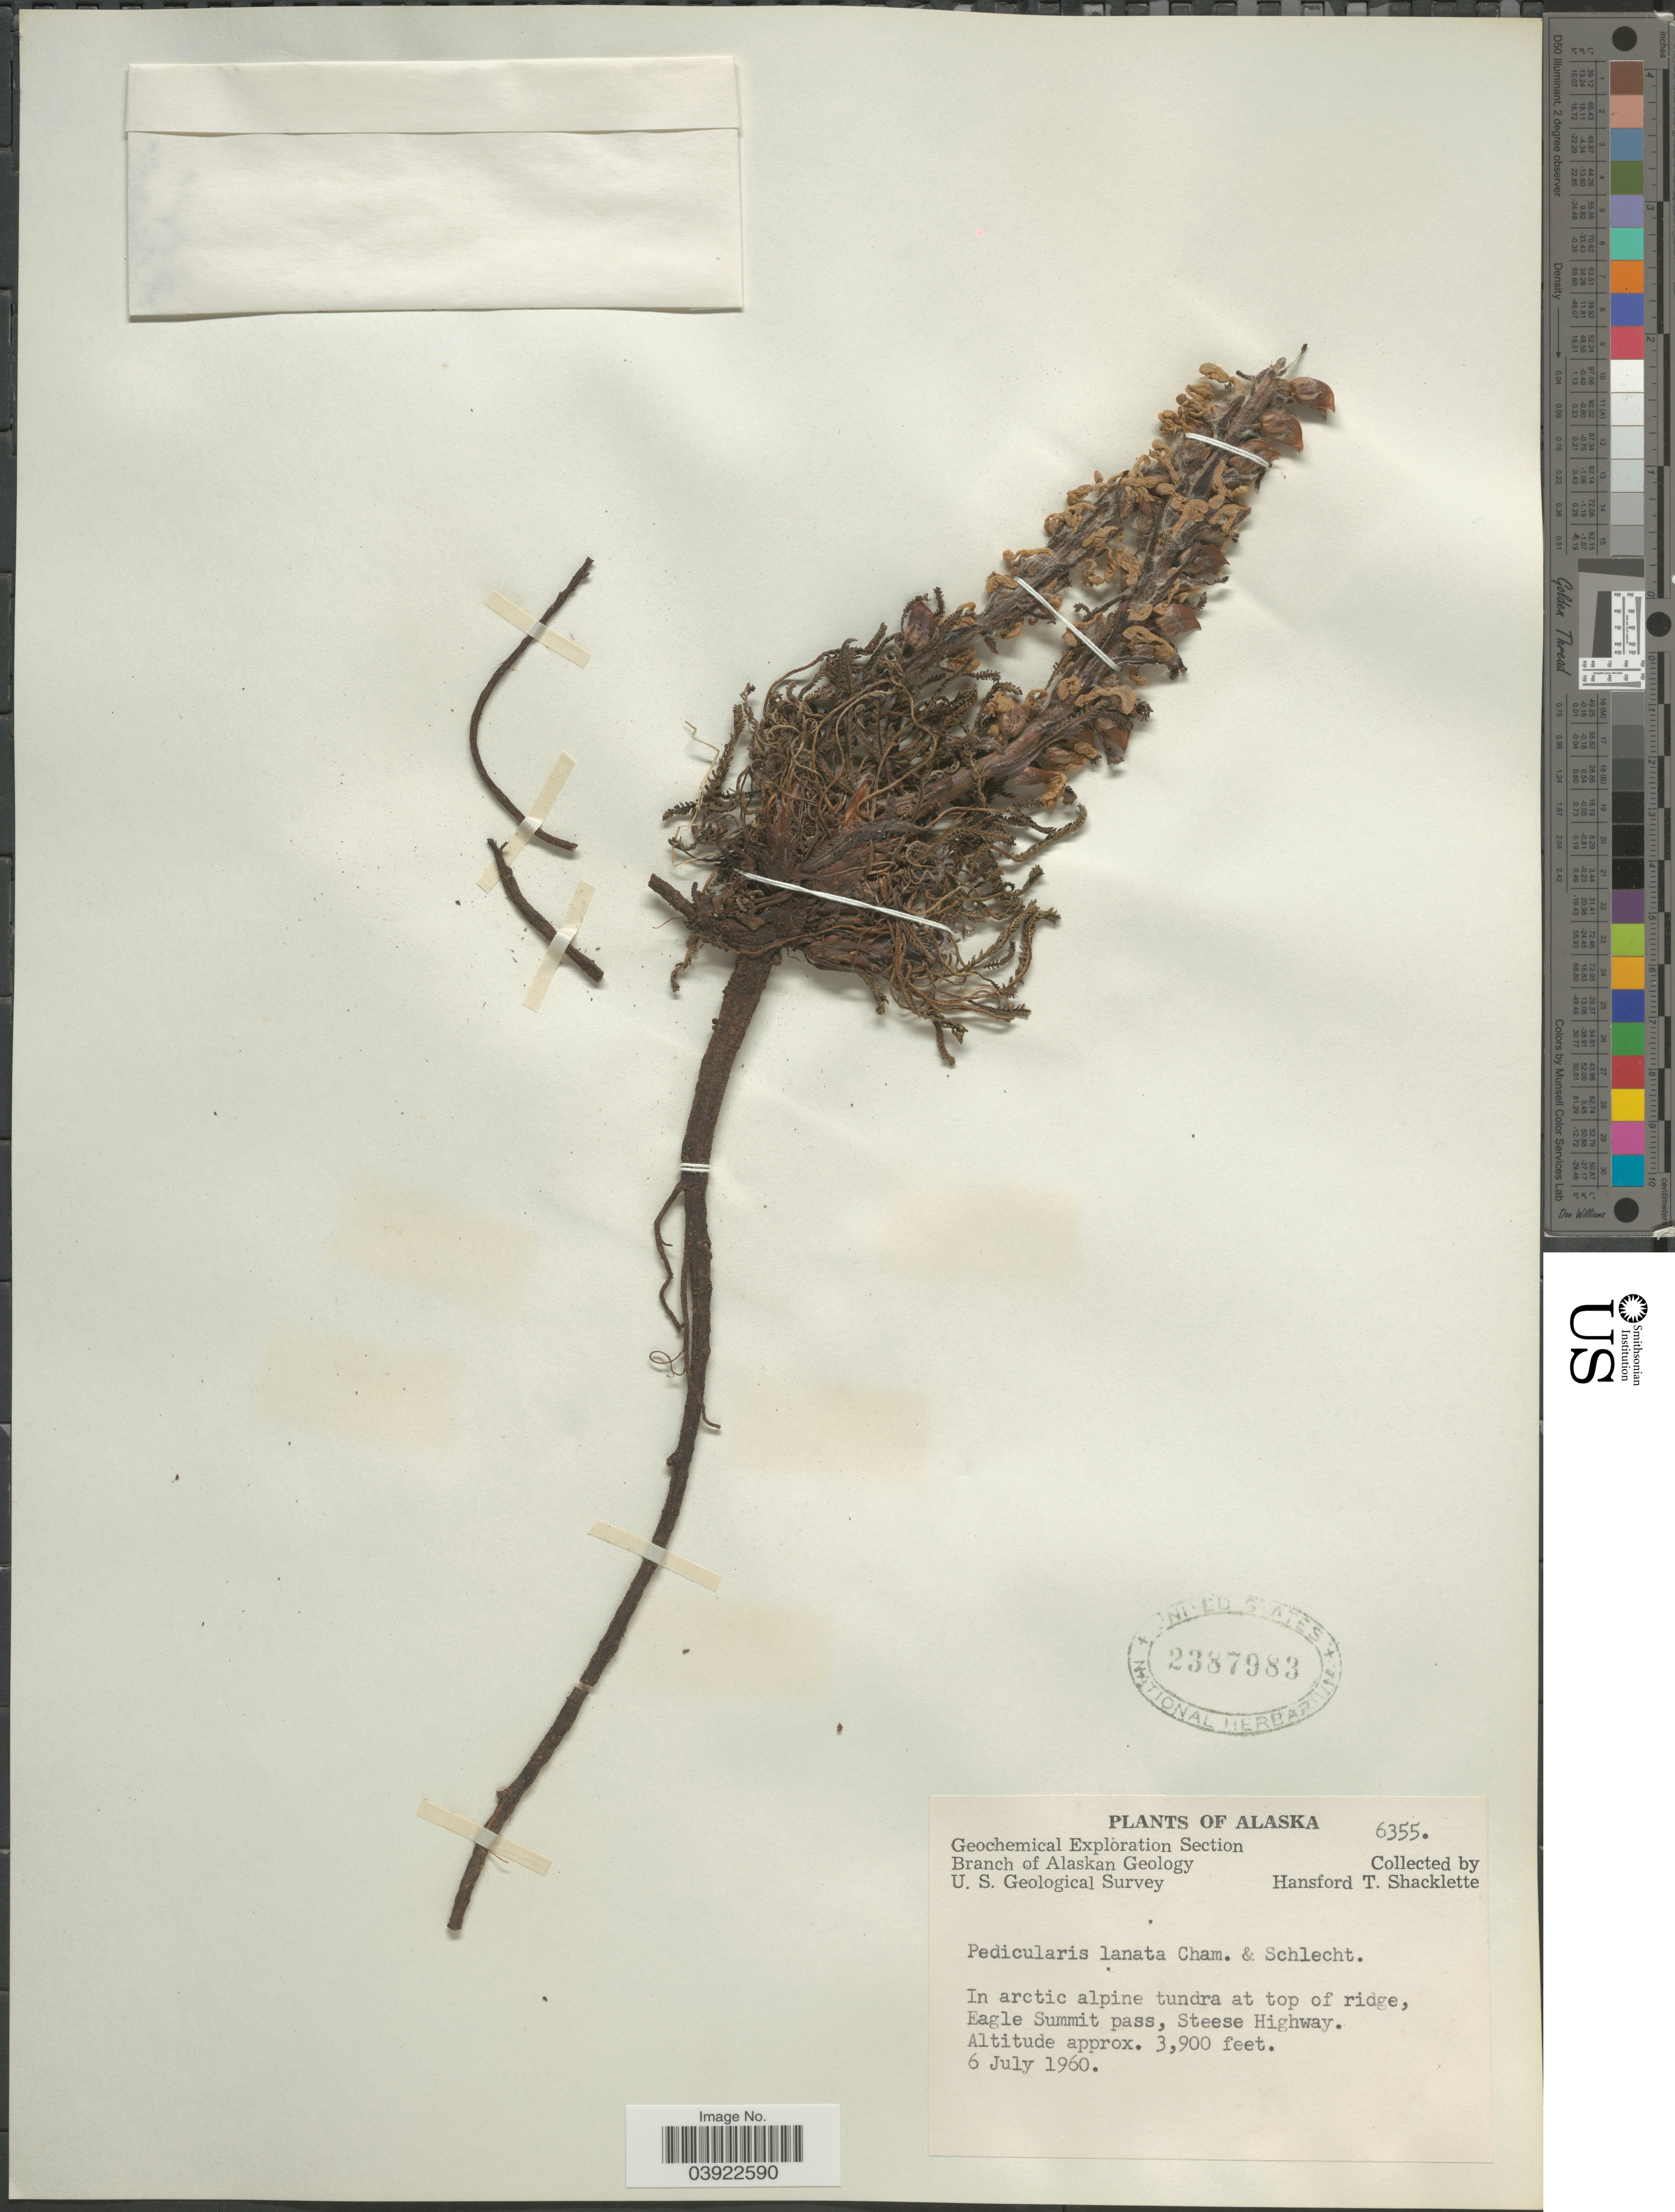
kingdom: Plantae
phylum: Tracheophyta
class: Magnoliopsida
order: Lamiales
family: Orobanchaceae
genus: Pedicularis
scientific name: Pedicularis lanata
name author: Willd. ex Cham. & Schltdl.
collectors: H. Shacklette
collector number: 6355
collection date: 1960-07-06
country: United States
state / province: Alaska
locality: At top of ridge, Eagle Summit pass, Steese Highway.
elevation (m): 1189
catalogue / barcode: US 2387983